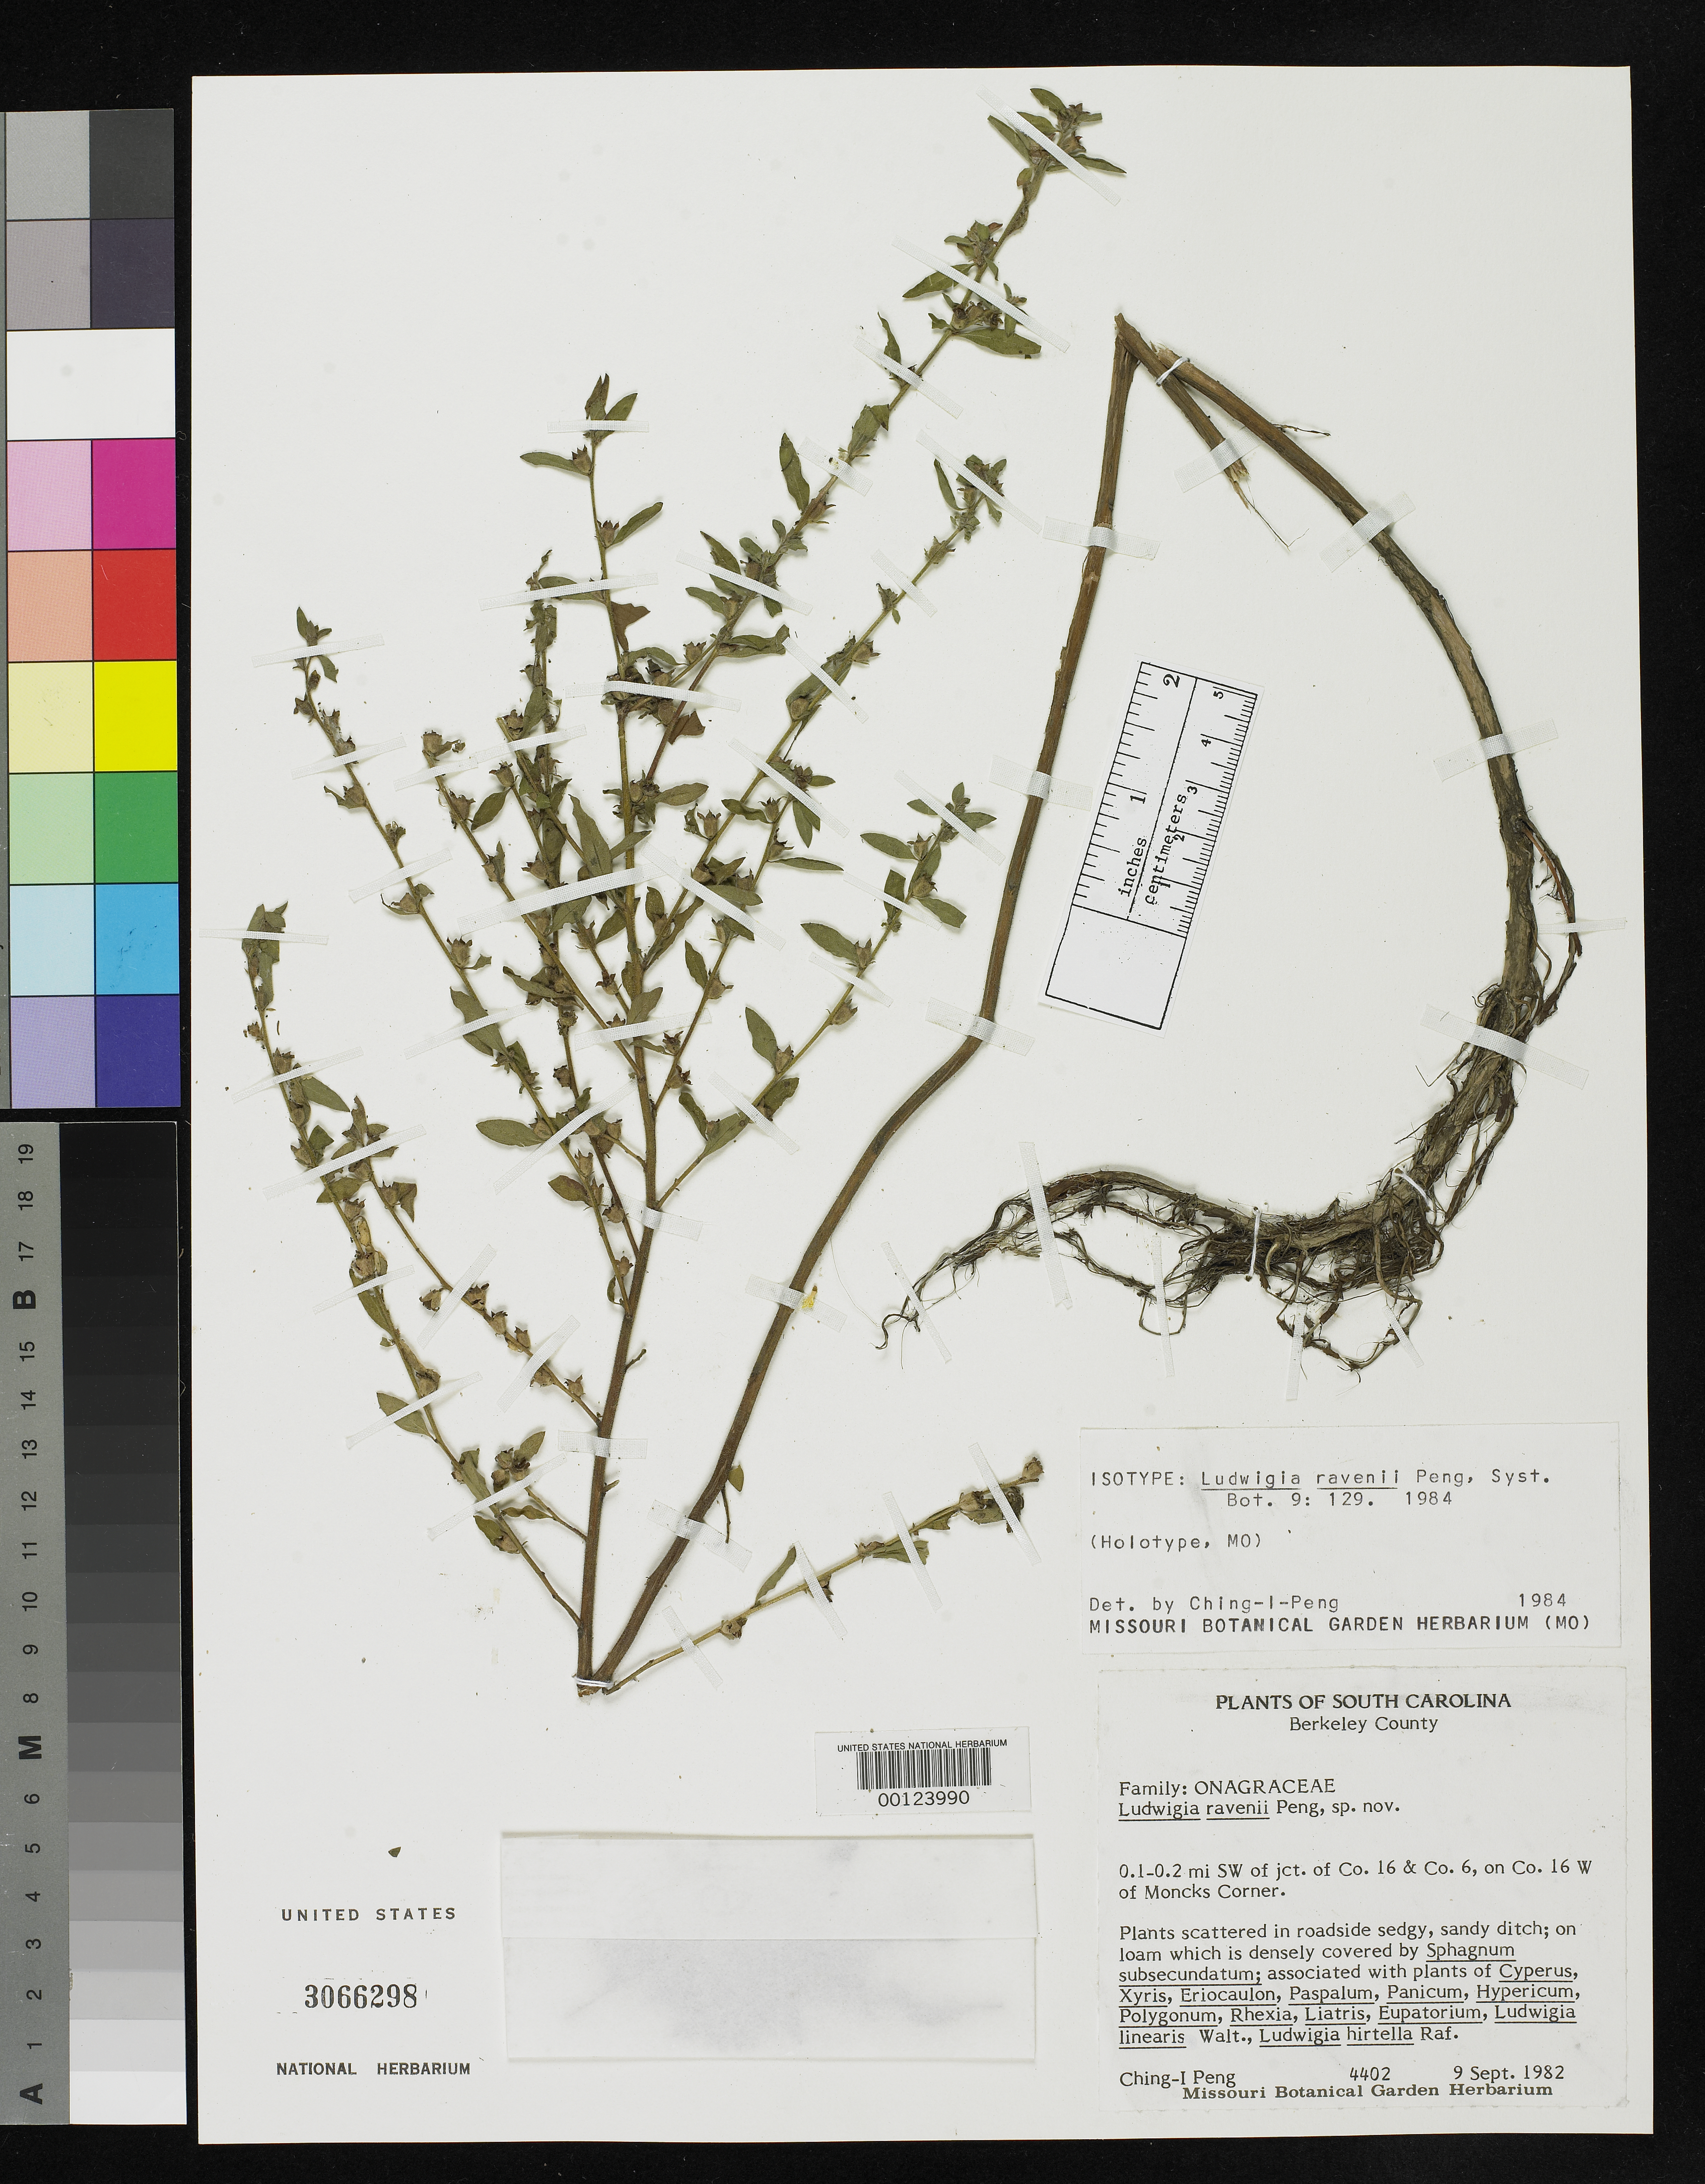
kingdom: Plantae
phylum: Tracheophyta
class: Magnoliopsida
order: Myrtales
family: Onagraceae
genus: Ludwigia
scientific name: Ludwigia ravenii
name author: C.I. Peng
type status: Isotype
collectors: C.-I Peng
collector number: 4402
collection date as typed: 09 Sep 1982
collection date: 1982-09-09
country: United States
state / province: South Carolina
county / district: Berkeley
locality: On Co. 16 W of Moncks Corner, 0.1-0.2 mi SW of Co. 16 and Co. 6.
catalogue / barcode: US 3066298